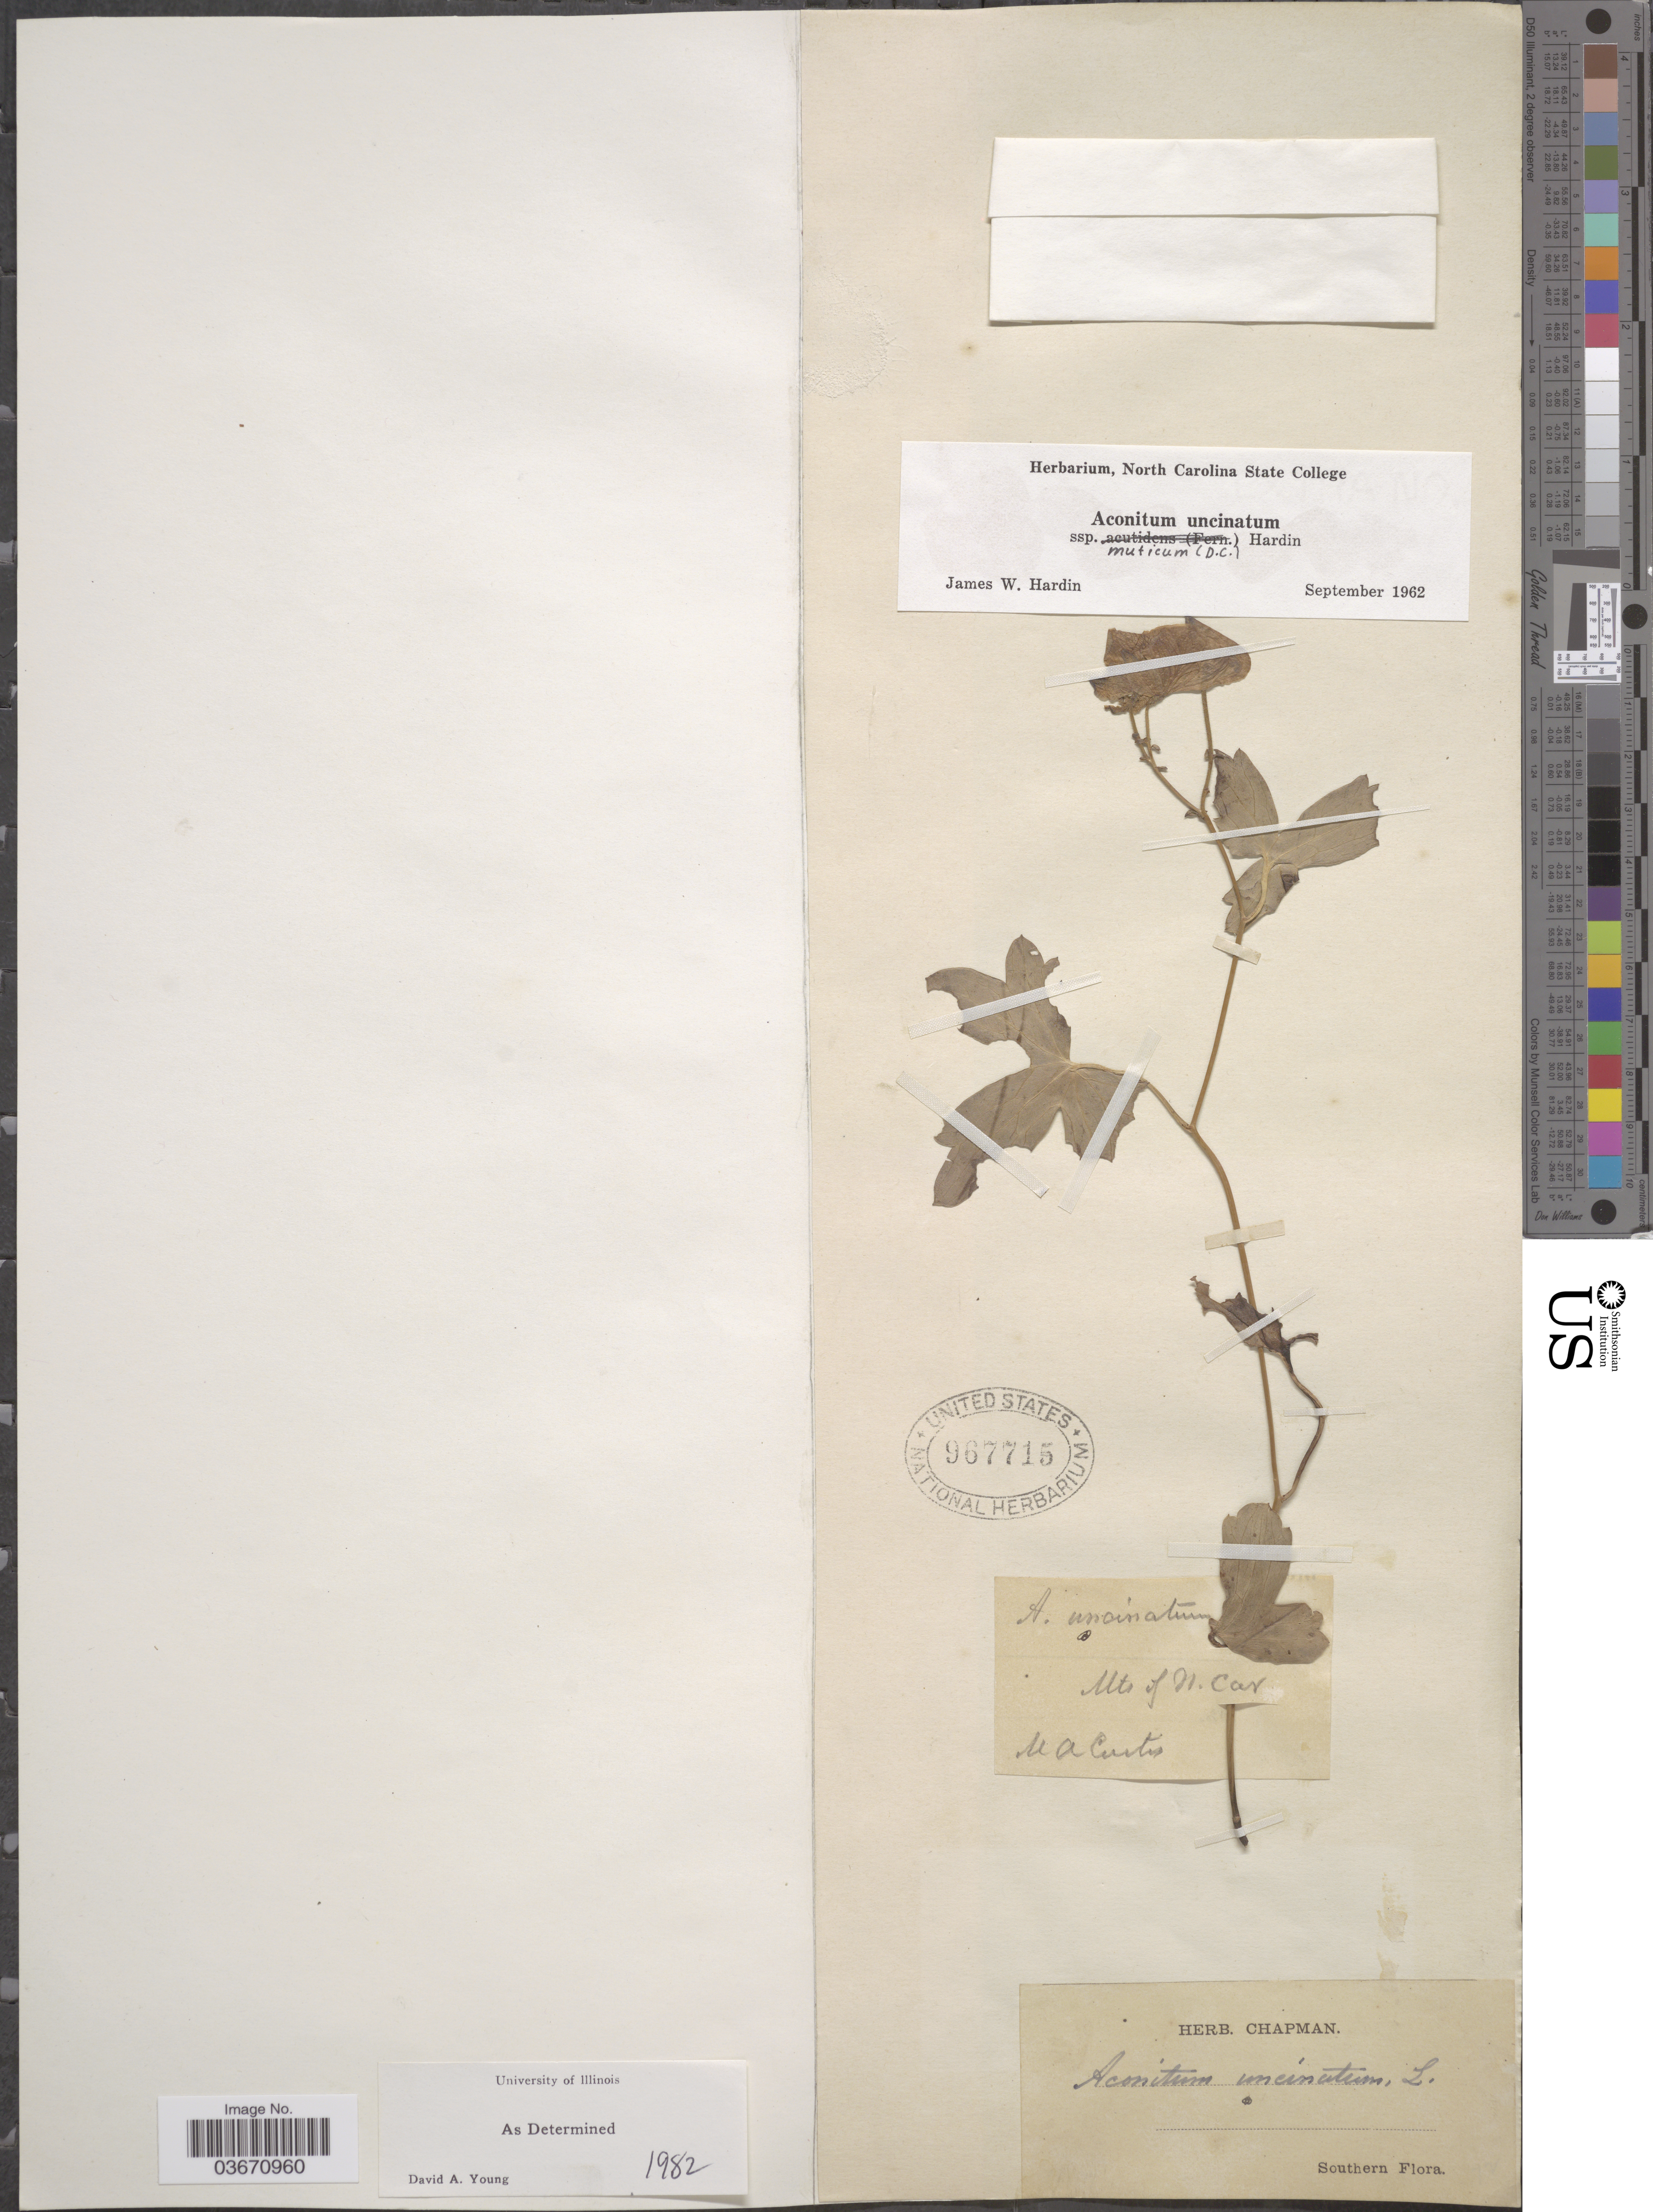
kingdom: Plantae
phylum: Tracheophyta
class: Magnoliopsida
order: Ranunculales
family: Ranunculaceae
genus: Aconitum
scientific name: Aconitum uncinatum subsp. muticum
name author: (DC.) Hardin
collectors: M. A. Curtis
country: United States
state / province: North Carolina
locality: Southern. Mts of N. Car.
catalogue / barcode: US 967715